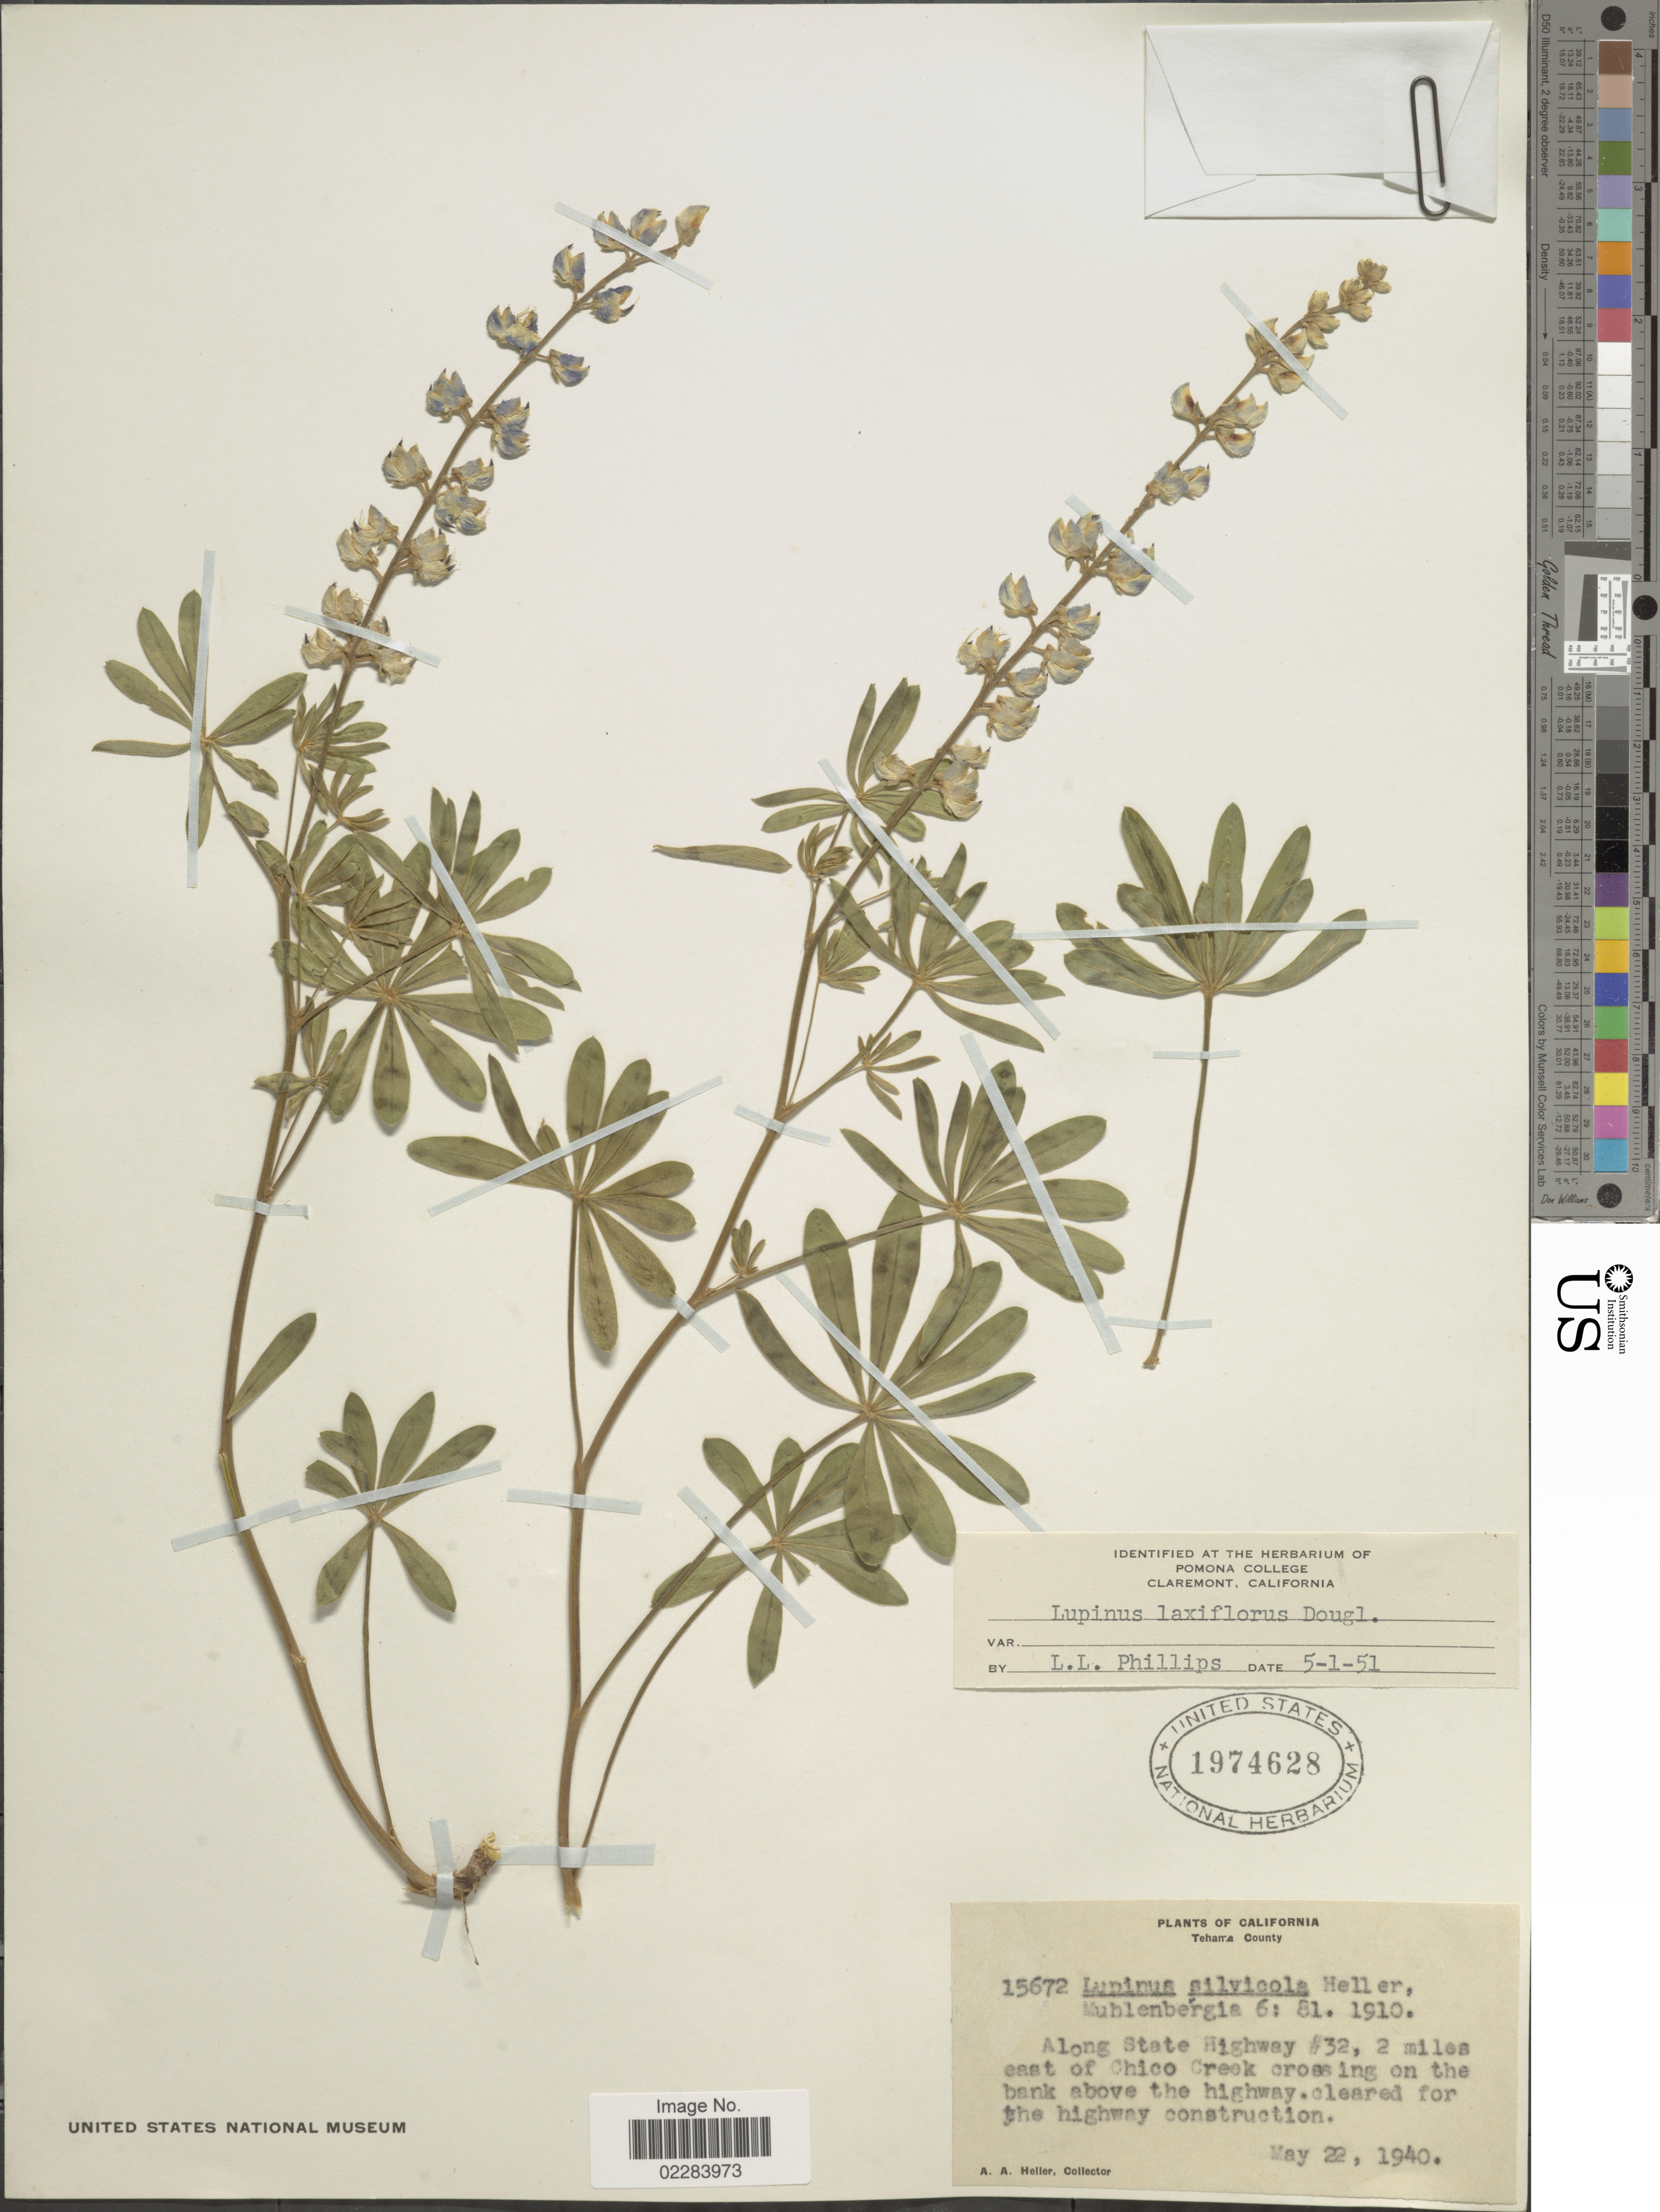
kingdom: Plantae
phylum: Tracheophyta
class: Magnoliopsida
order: Fabales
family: Fabaceae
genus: Lupinus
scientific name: Lupinus arbustus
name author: Lindl.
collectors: A. A. Heller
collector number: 15672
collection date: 1940-05-22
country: United States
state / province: California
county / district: Tehama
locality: Tehama County. Along State Highway # 32, 2 miles east of Chico Creek crossing on the bank above the highway. cleared for the highway construction.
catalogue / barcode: US 1974628